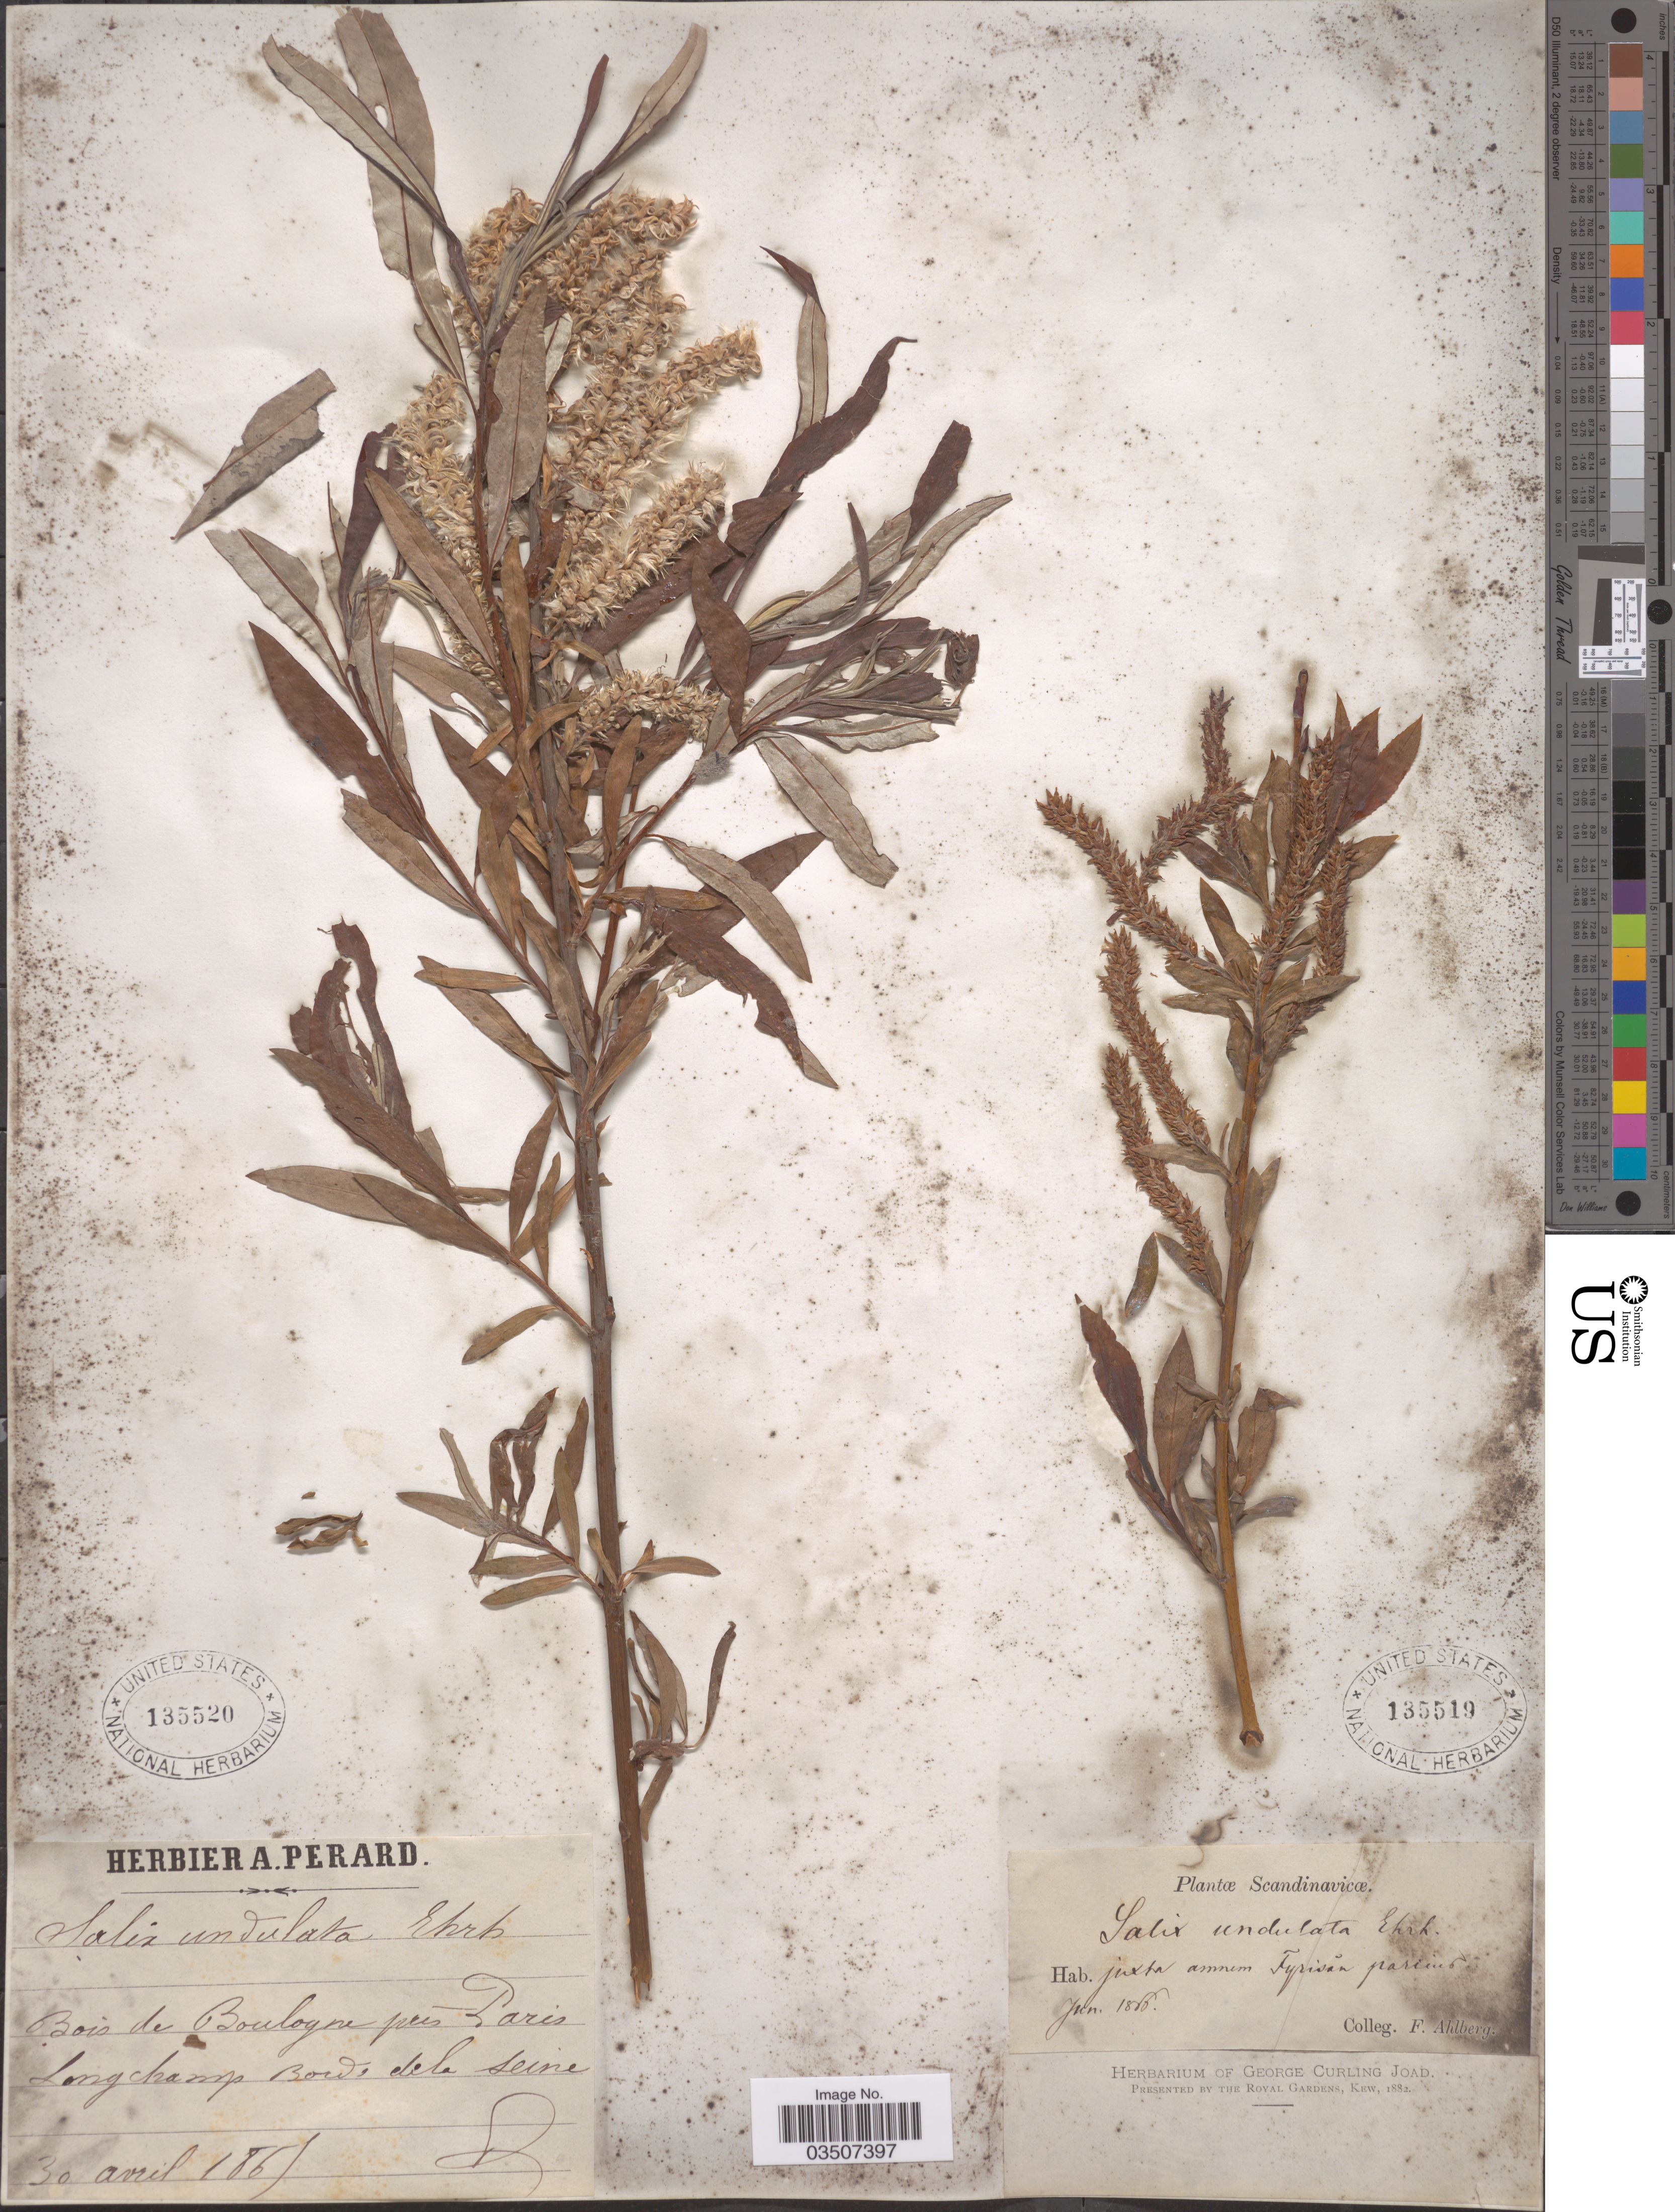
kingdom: Plantae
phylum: Tracheophyta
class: Magnoliopsida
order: Malpighiales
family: Salicaceae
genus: Salix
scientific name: Salix undulata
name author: Ehrh.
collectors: F. Ahlberg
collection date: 1866-06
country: Sweden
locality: Scandinavicæ. Juxta amnem Fyrisăn pariius.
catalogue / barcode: US 135519-2